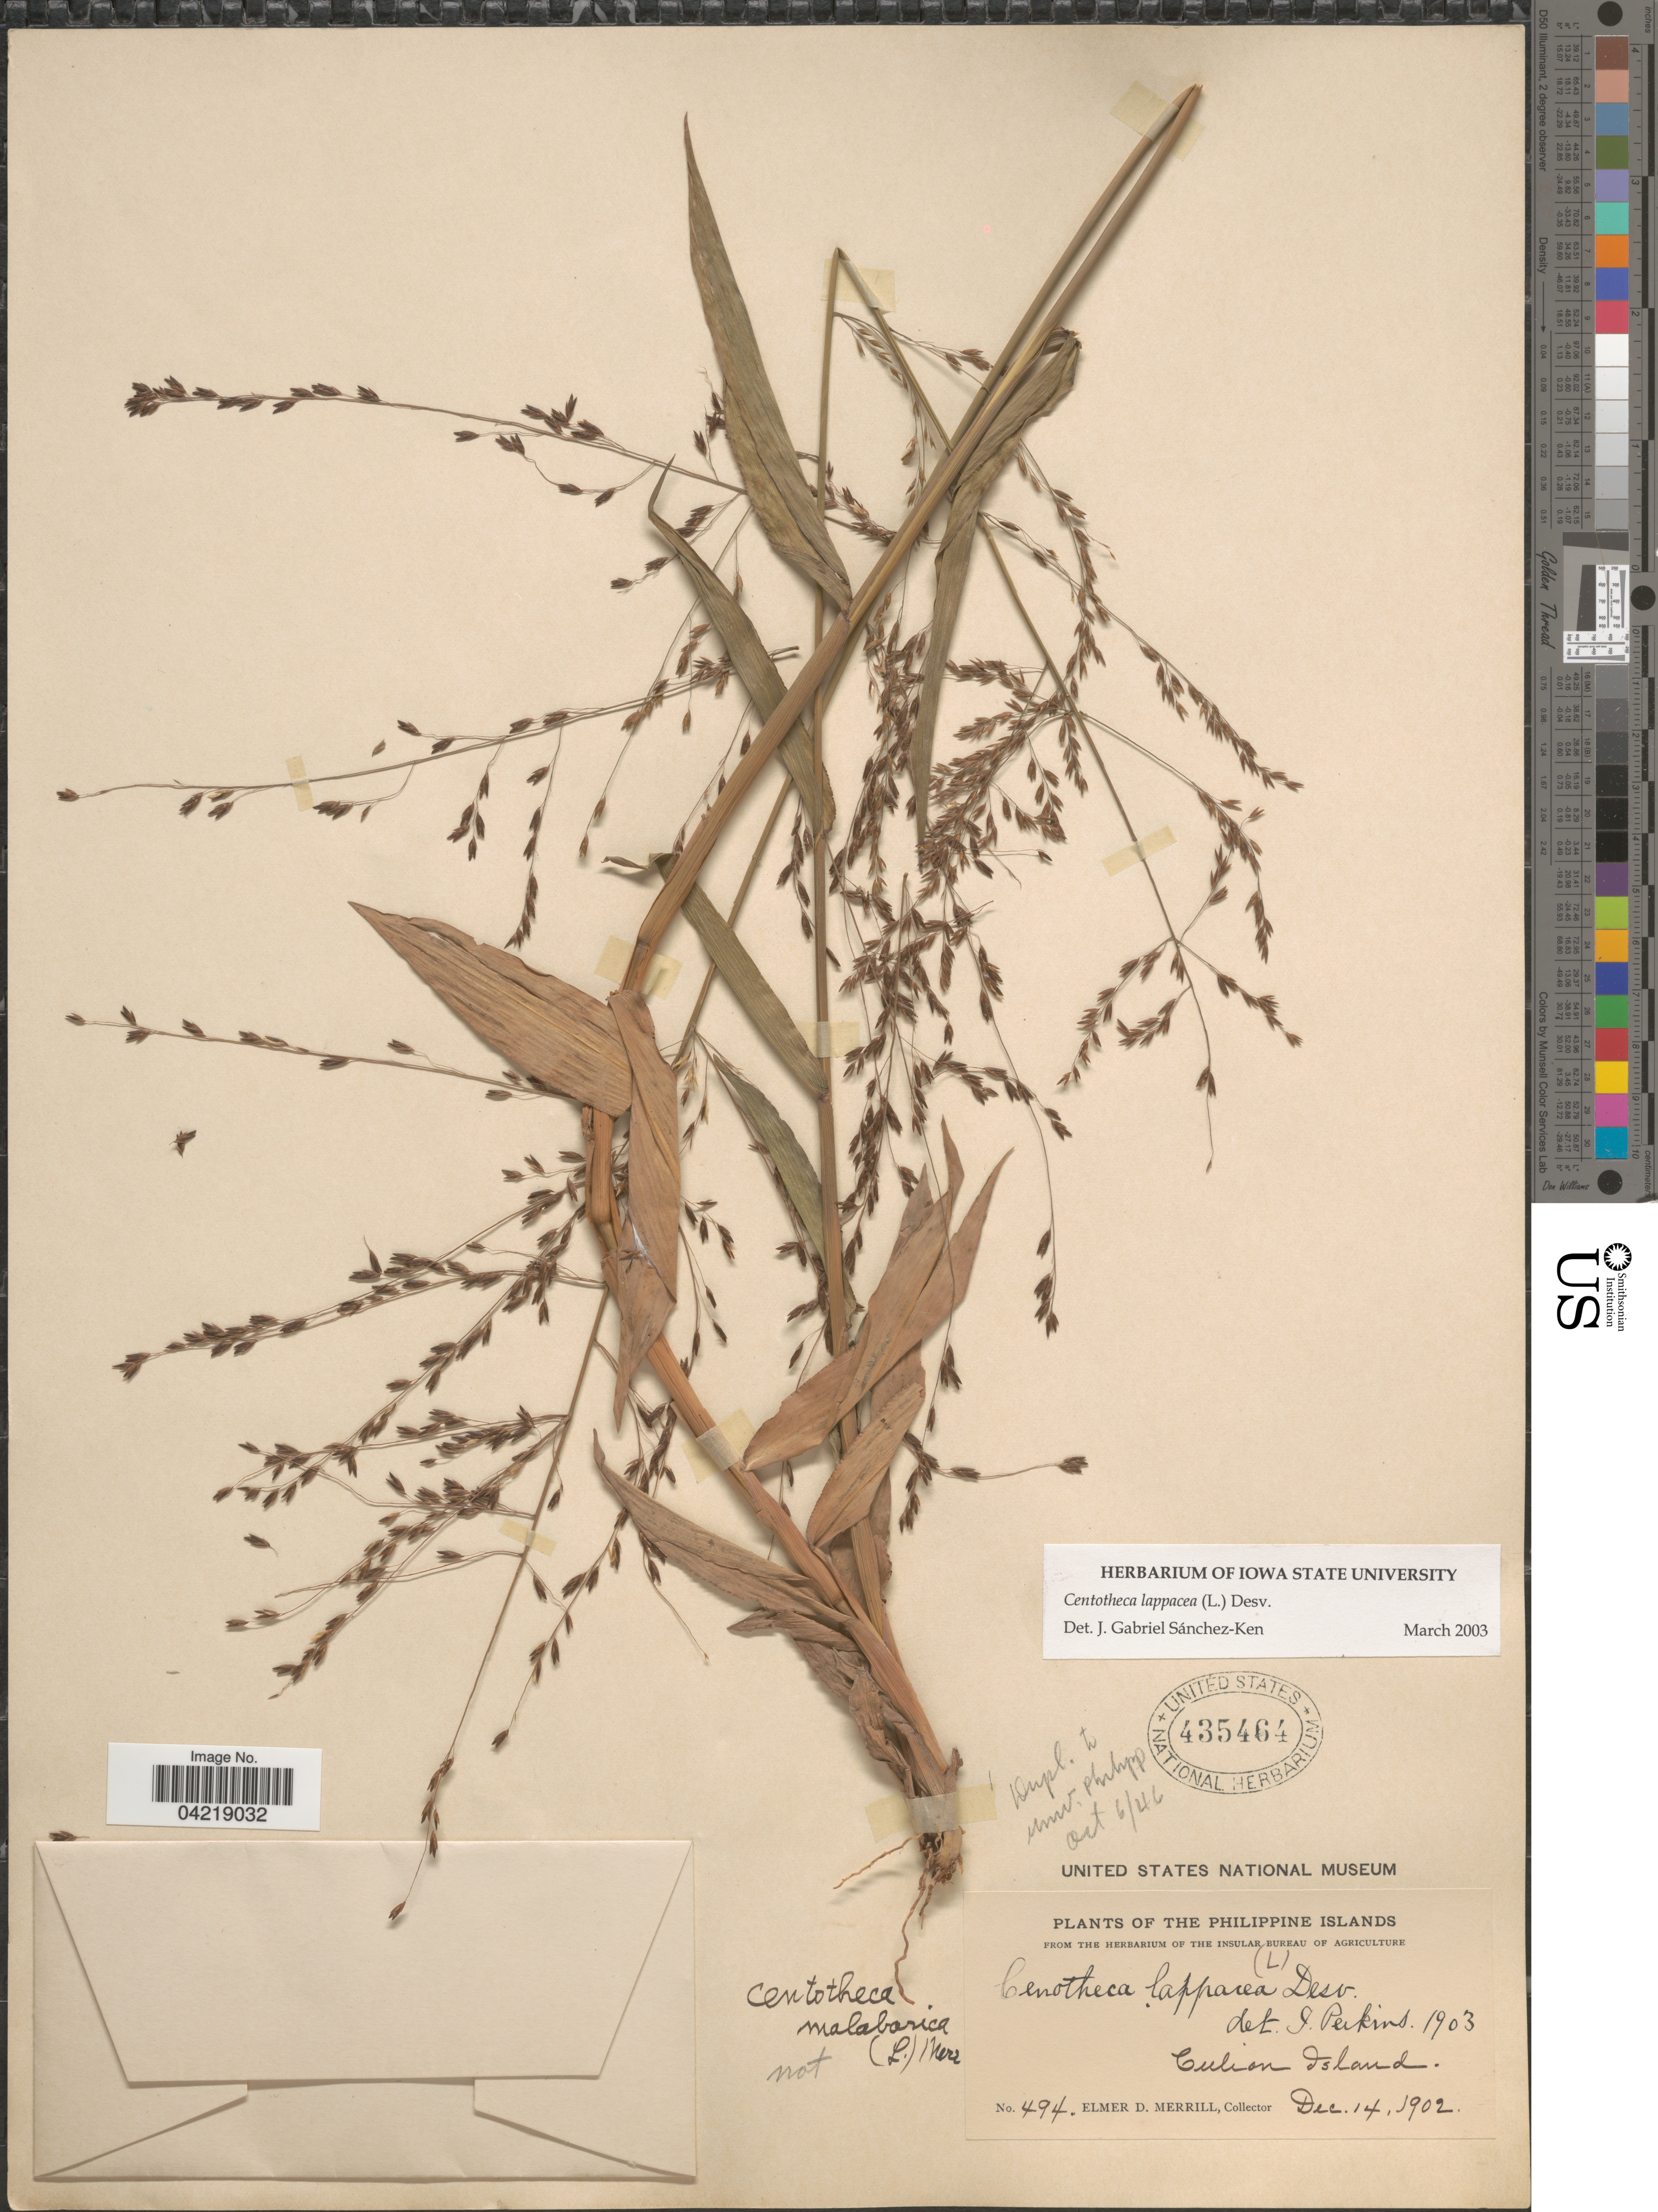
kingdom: Plantae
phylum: Tracheophyta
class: Liliopsida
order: Poales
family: Poaceae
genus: Centotheca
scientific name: Centotheca lappacea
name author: (L.) Desv.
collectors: E. D. Merrill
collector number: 494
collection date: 1902-12-14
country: Philippines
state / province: Mimaropa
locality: Philippine Islands. Culion Island.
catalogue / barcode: US 435464